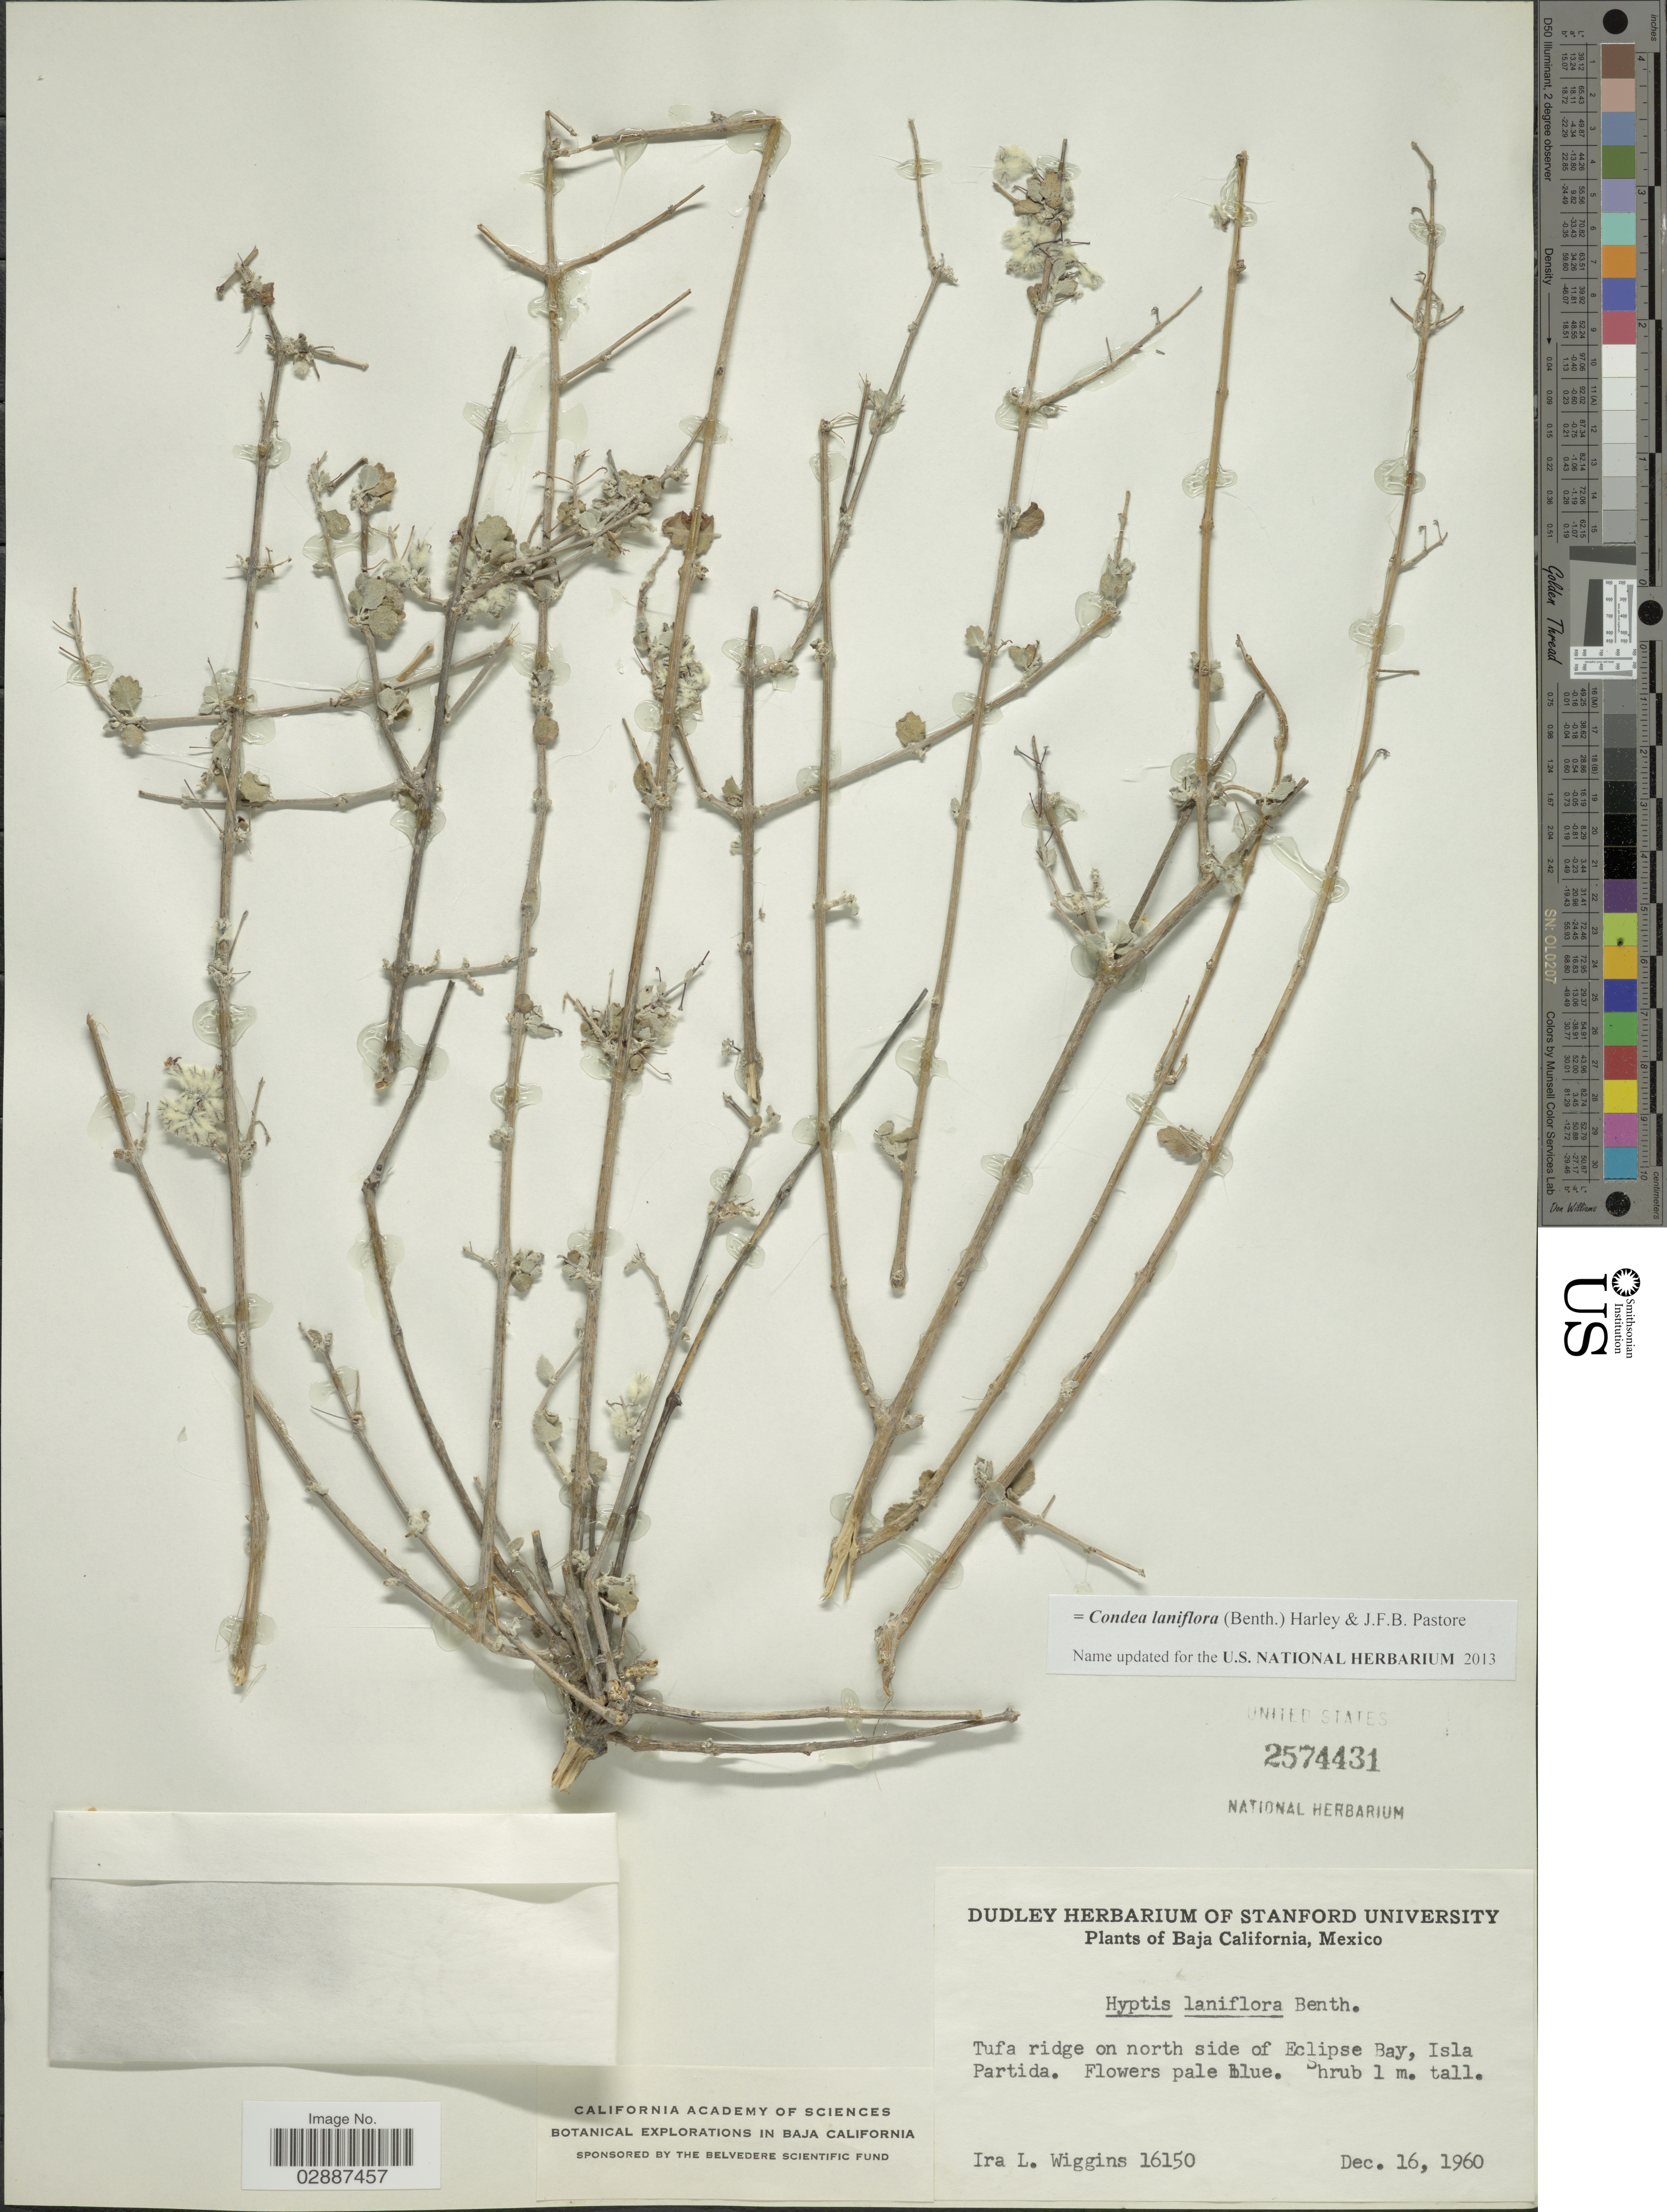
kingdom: Plantae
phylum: Tracheophyta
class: Magnoliopsida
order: Lamiales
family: Lamiaceae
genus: Condea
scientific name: Condea laniflora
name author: (Benth.) Harley & J.F.B. Pastore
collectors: I. L. Wiggins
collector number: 16150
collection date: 1960-12-16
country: Mexico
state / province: Baja California Sur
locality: Tufa ridge on north side of Eclipse Bay, Isla Partida.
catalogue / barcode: US 2574431